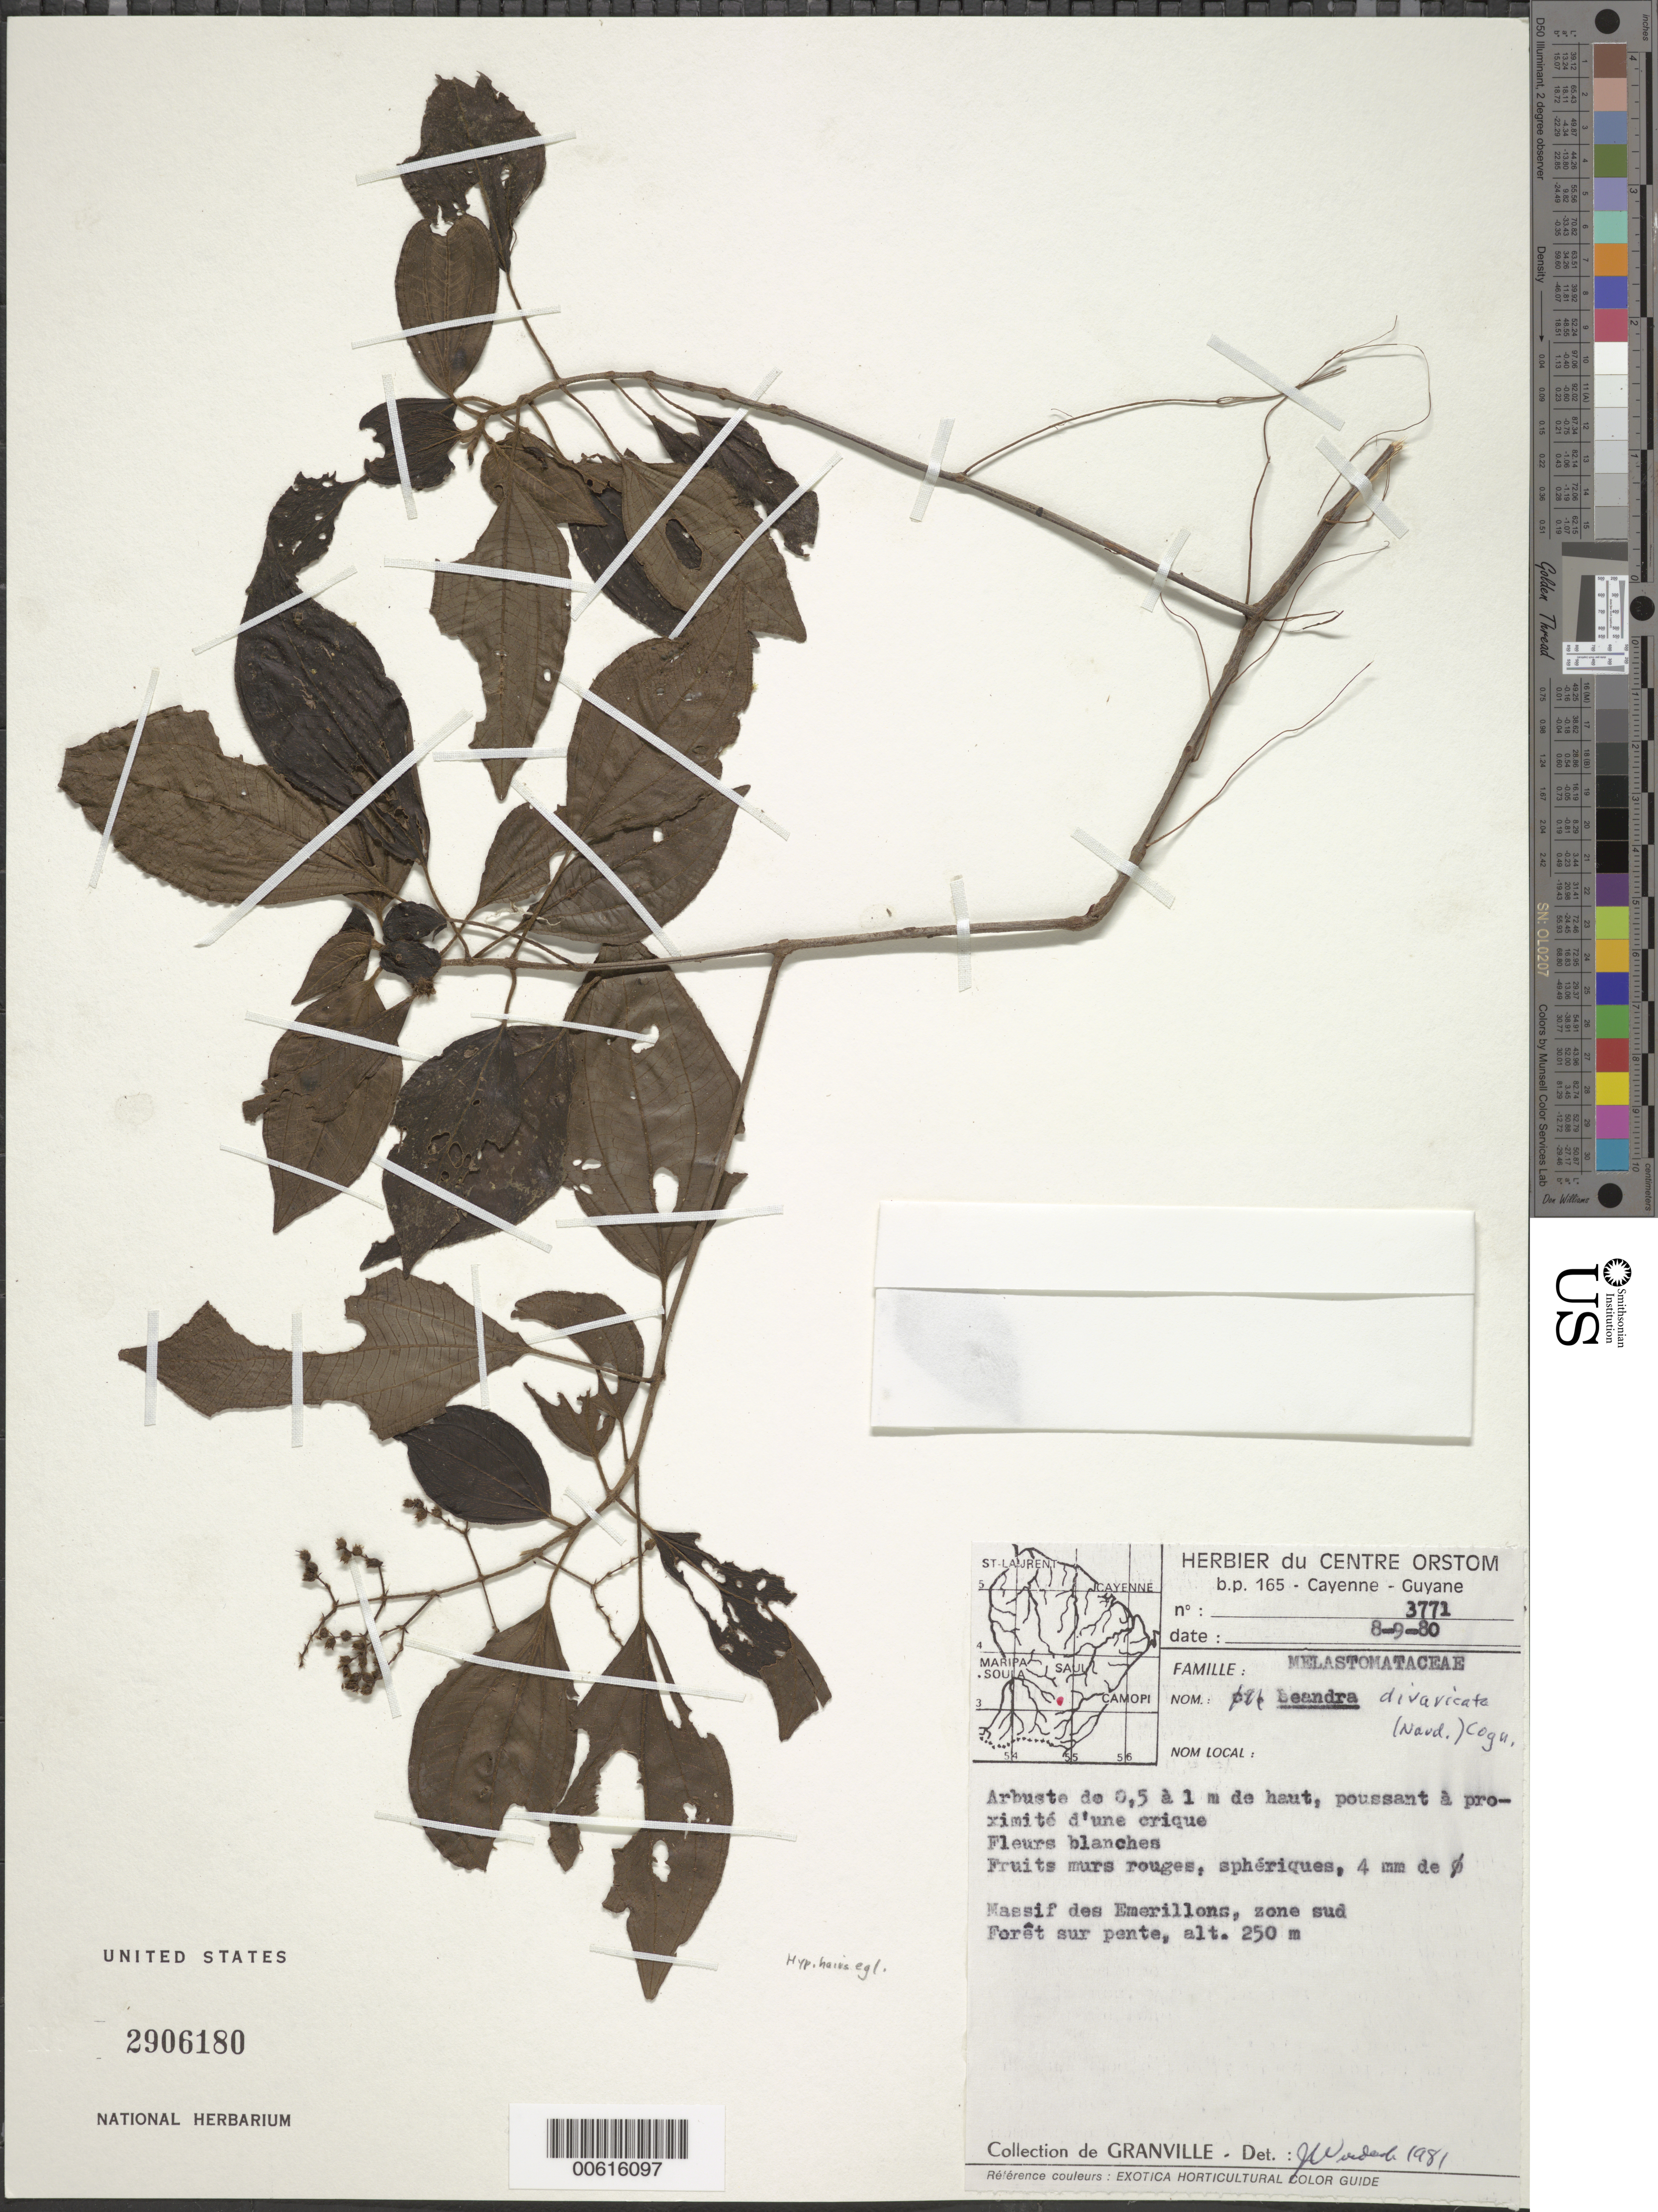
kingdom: Plantae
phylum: Tracheophyta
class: Magnoliopsida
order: Myrtales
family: Melastomataceae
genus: Leandra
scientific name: Leandra divaricata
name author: (Naudin) Cogn.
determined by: Wurdack, John J., (US), US (UNITED STATES)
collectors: J.-J. de Granville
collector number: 3771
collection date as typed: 8-Sep-80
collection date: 1980-09-08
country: French Guiana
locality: Émerillon Massif, zone sud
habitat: Foret sur pente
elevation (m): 250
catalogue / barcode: US 2906180